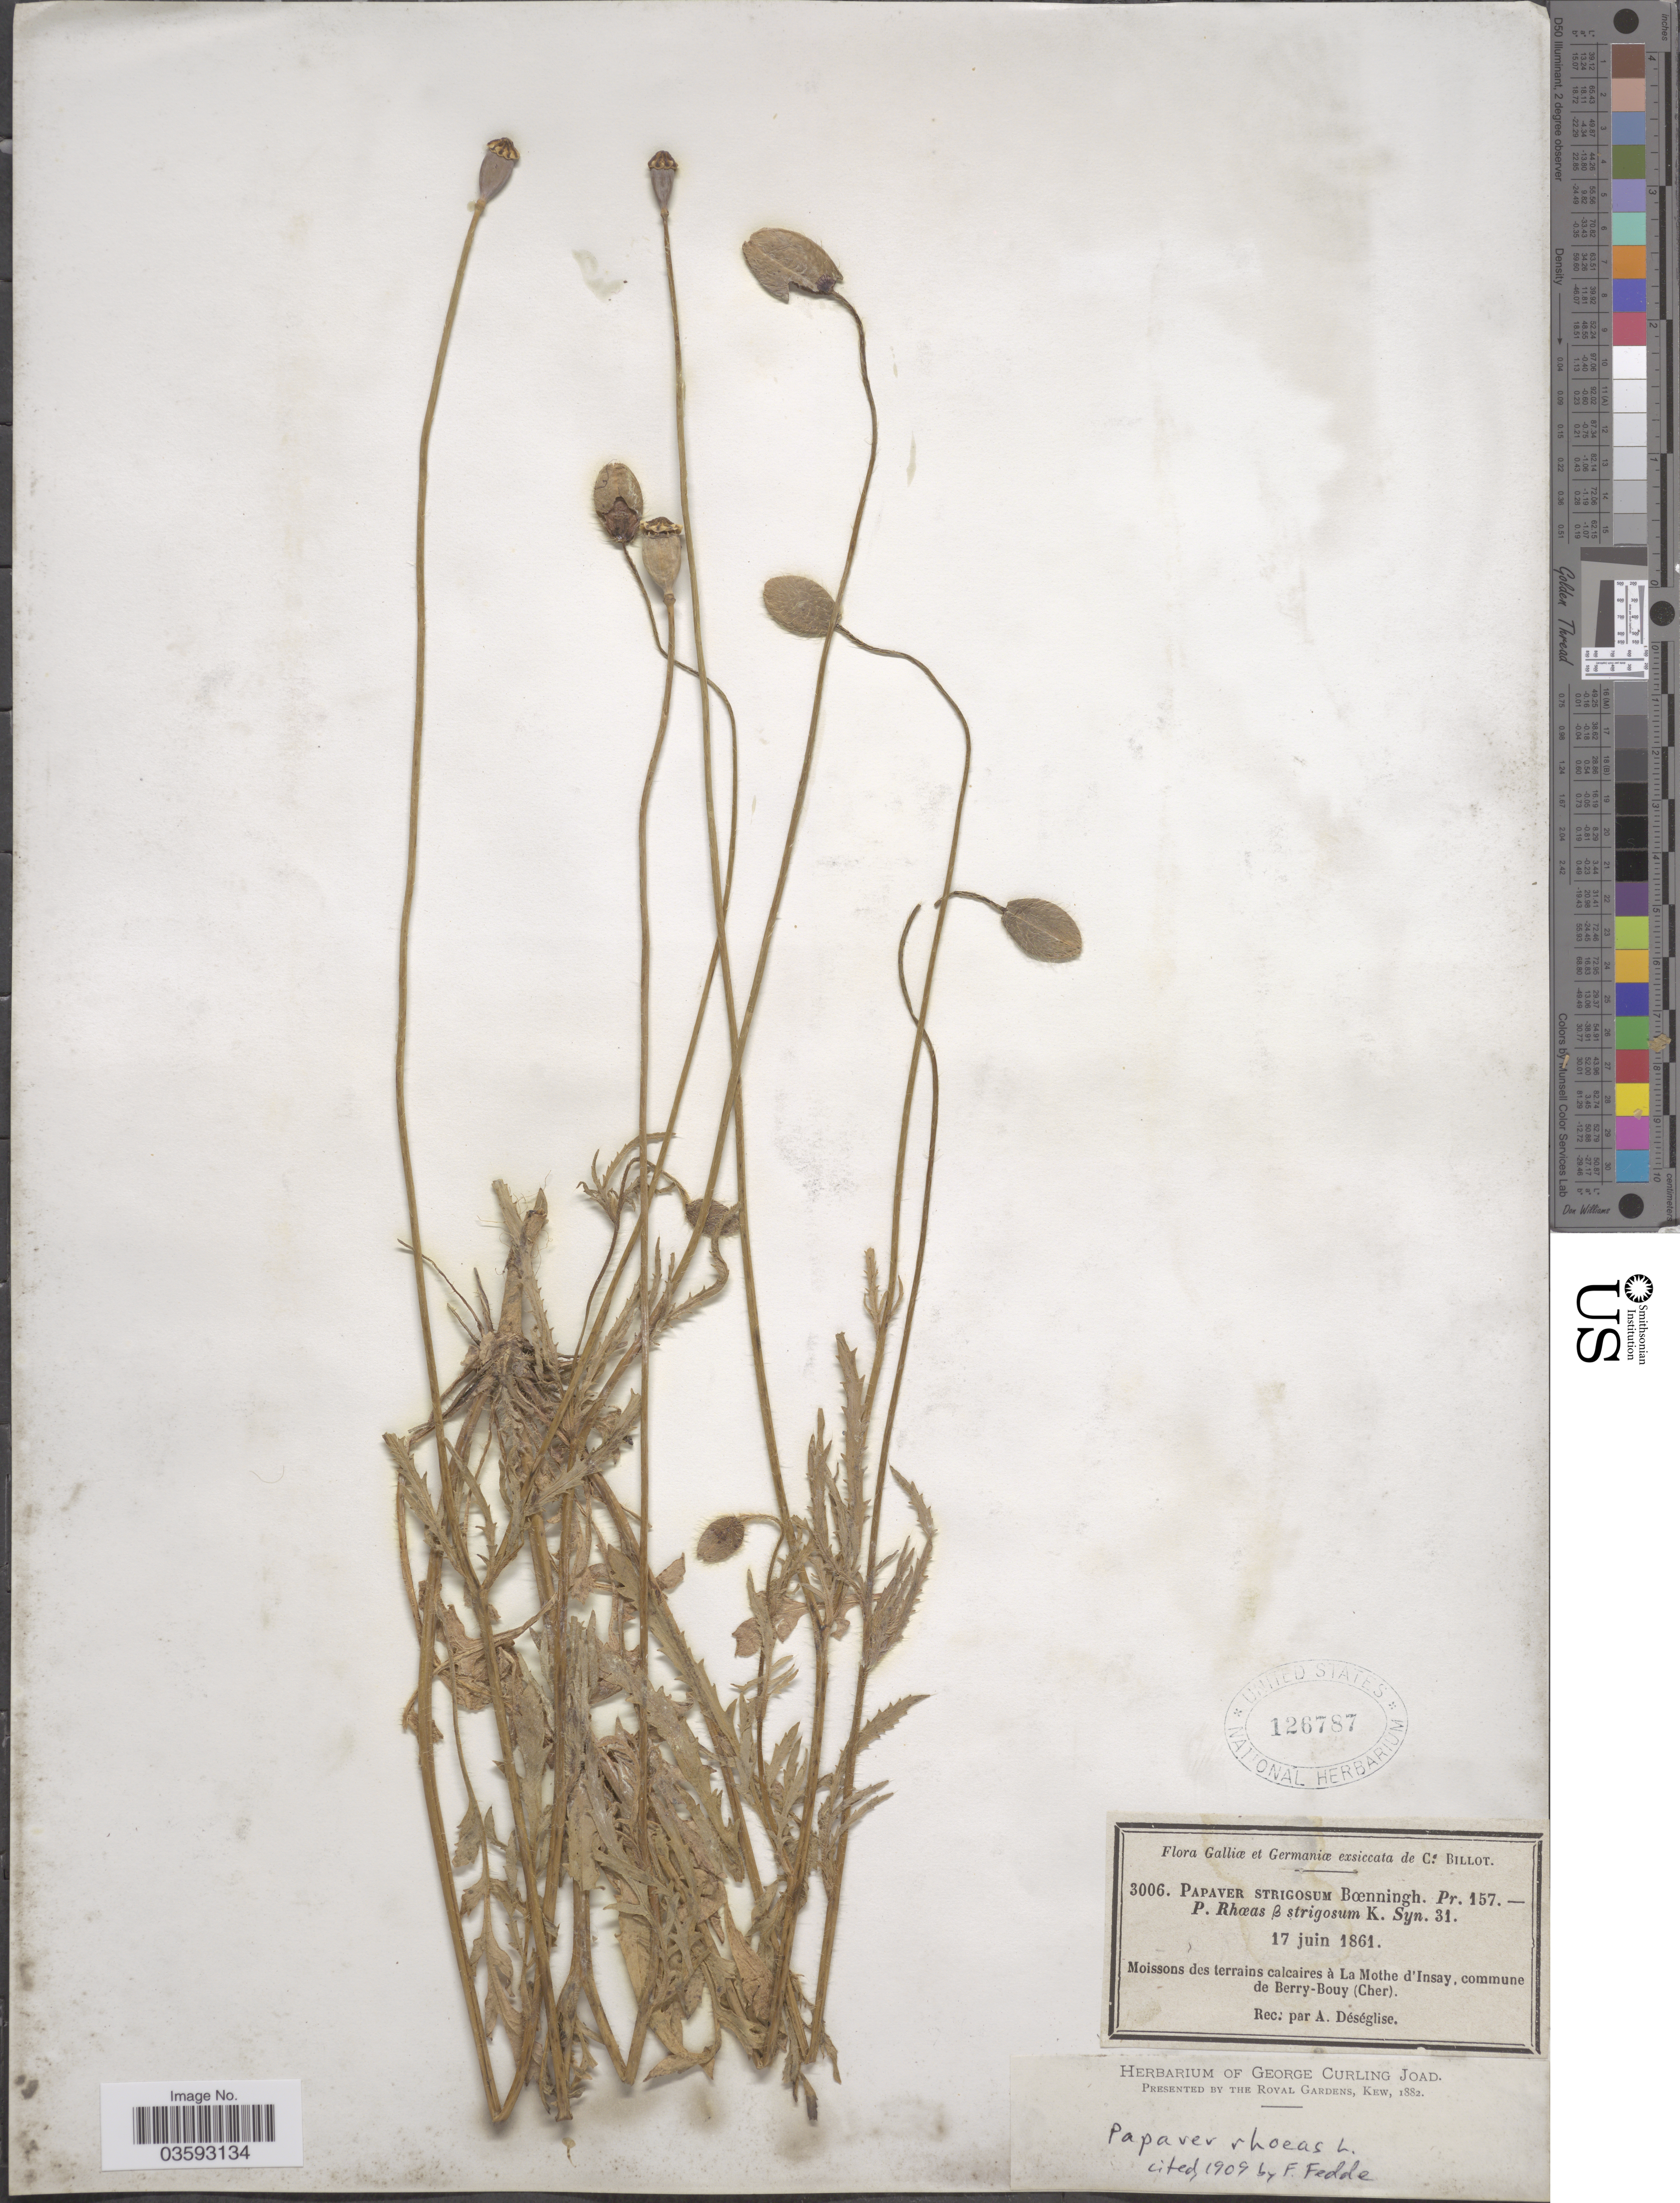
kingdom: Plantae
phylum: Tracheophyta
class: Magnoliopsida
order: Ranunculales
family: Papaveraceae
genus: Papaver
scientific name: Papaver rhoeas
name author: L.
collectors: A. Deseglise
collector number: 3006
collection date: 1861-06-17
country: France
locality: Galliœ. La Mothe d'Insay, commune de Berry-Bouy (Cher).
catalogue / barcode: US 126787